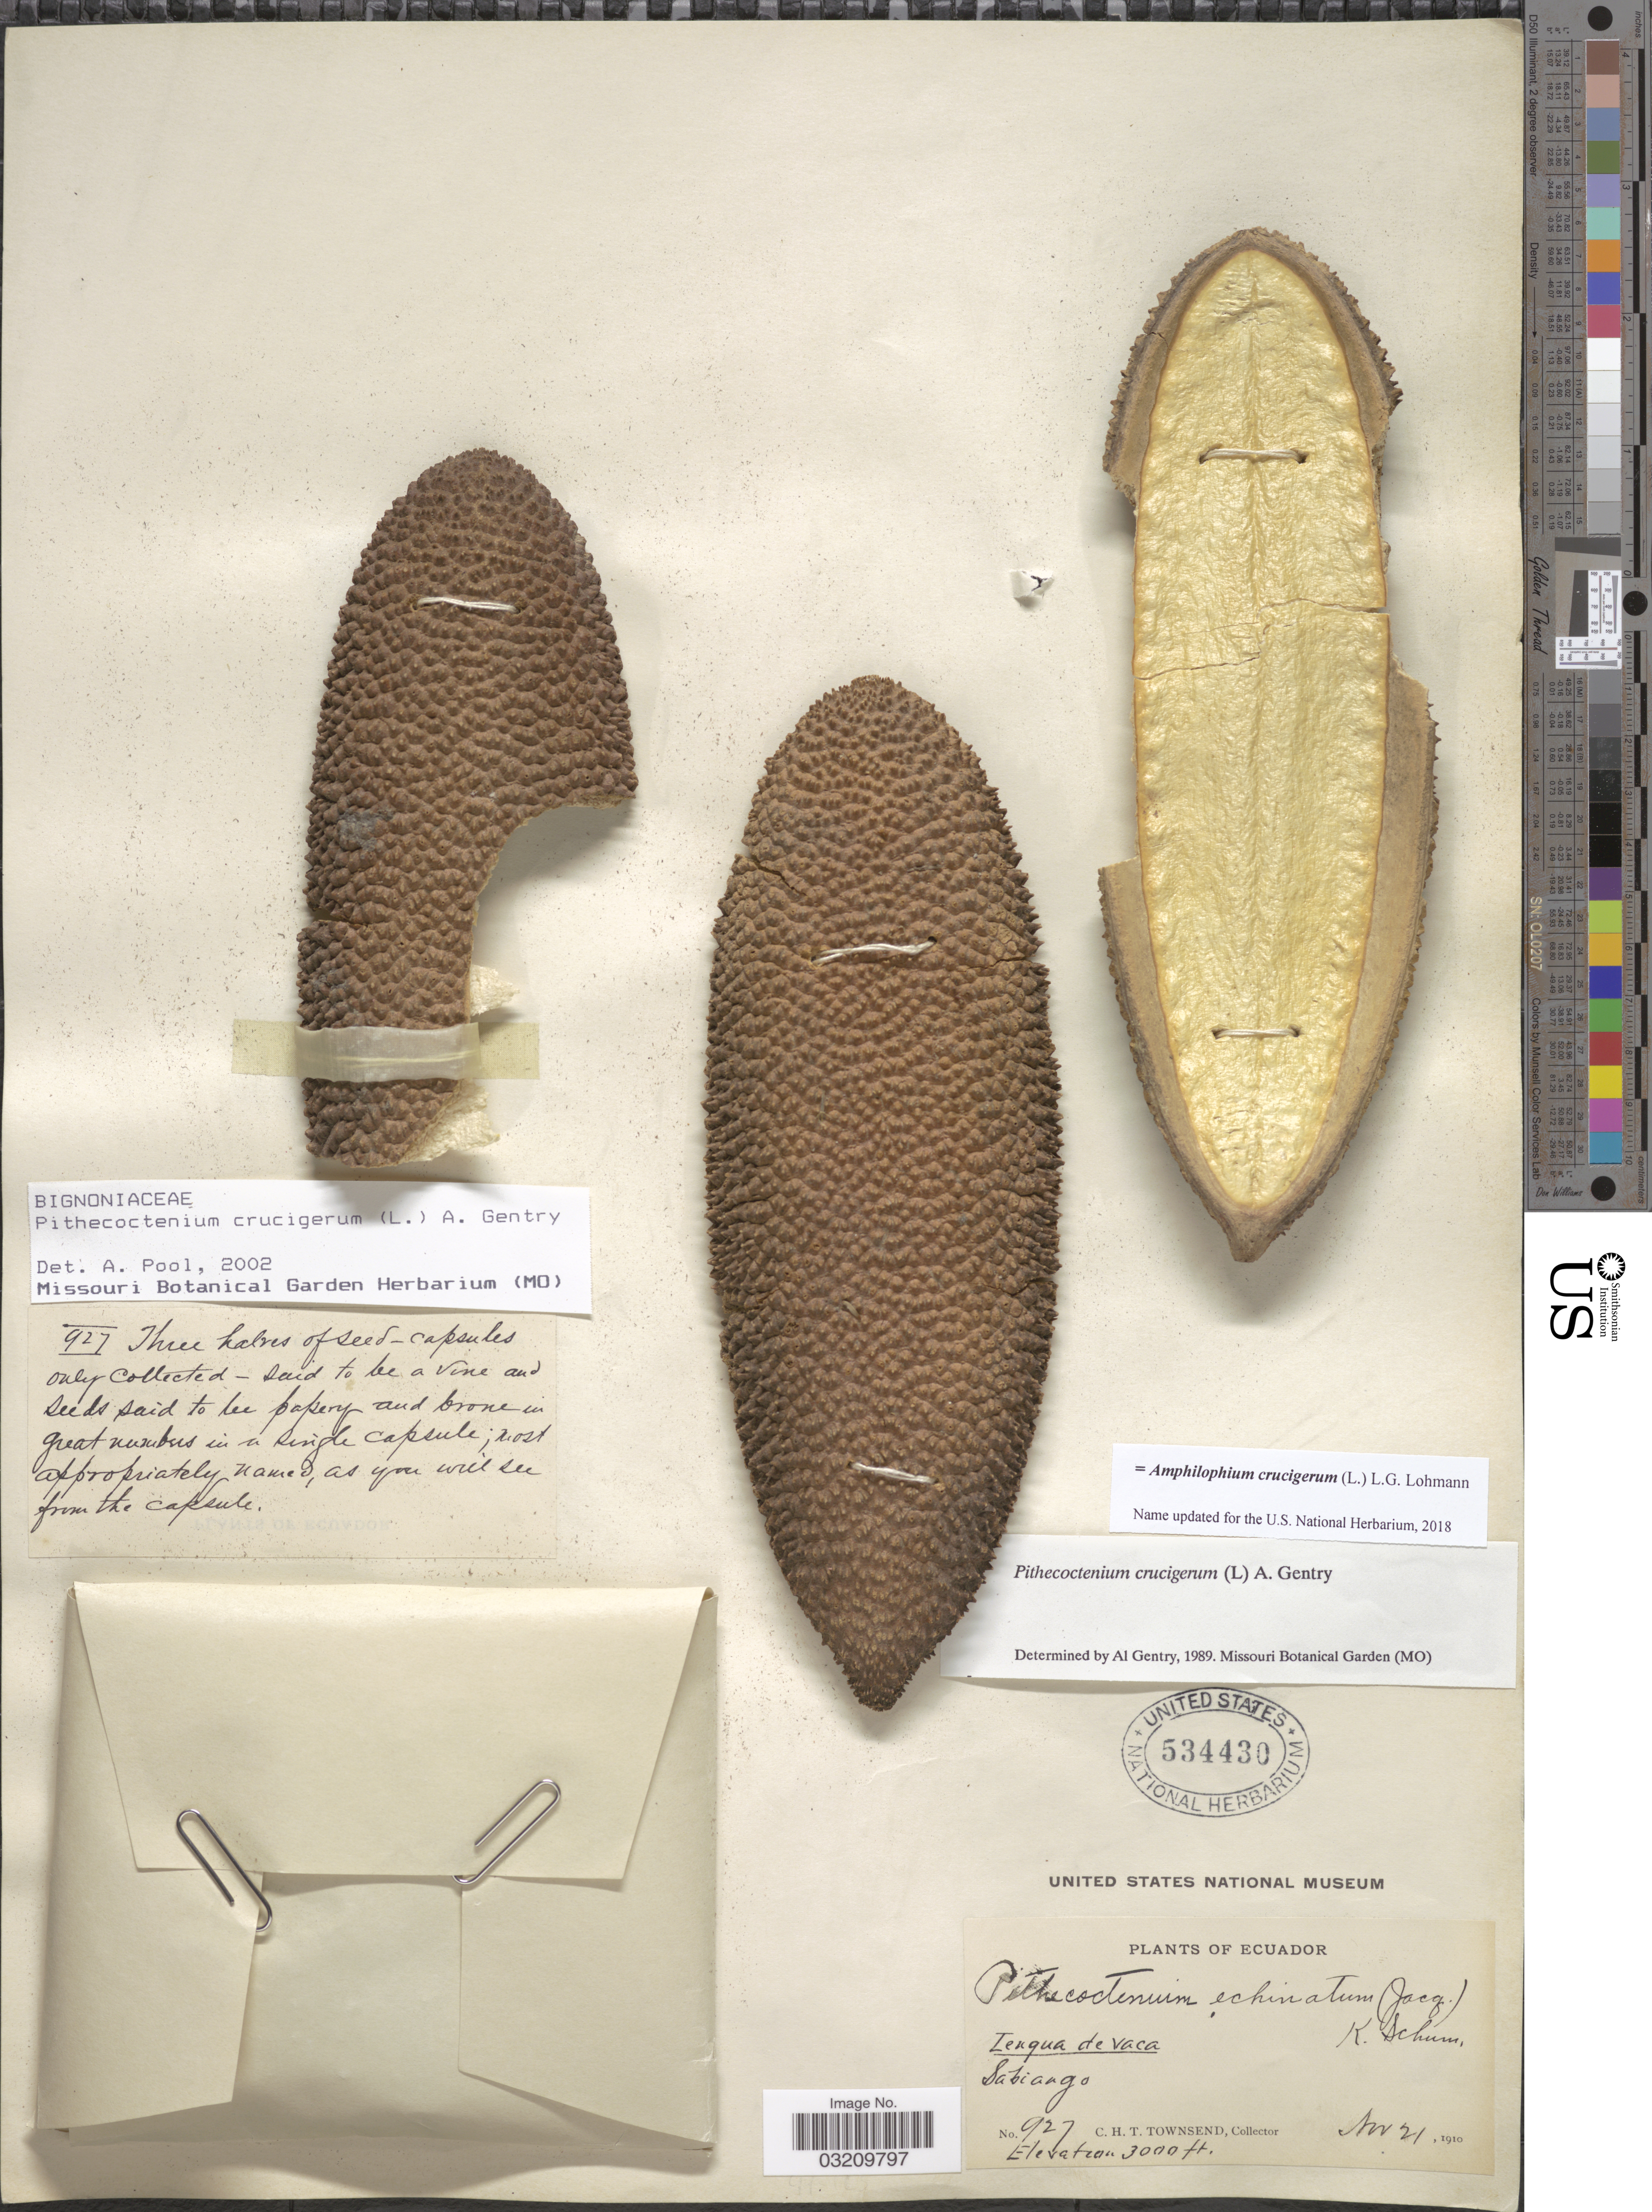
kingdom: Plantae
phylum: Tracheophyta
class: Magnoliopsida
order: Lamiales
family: Bignoniaceae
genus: Amphilophium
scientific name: Amphilophium crucigerum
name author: (L.) L.G. Lohmann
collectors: C. H. T. Townsend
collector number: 927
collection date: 1910-11-21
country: Ecuador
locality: Sabiango.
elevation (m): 914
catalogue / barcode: US 534430